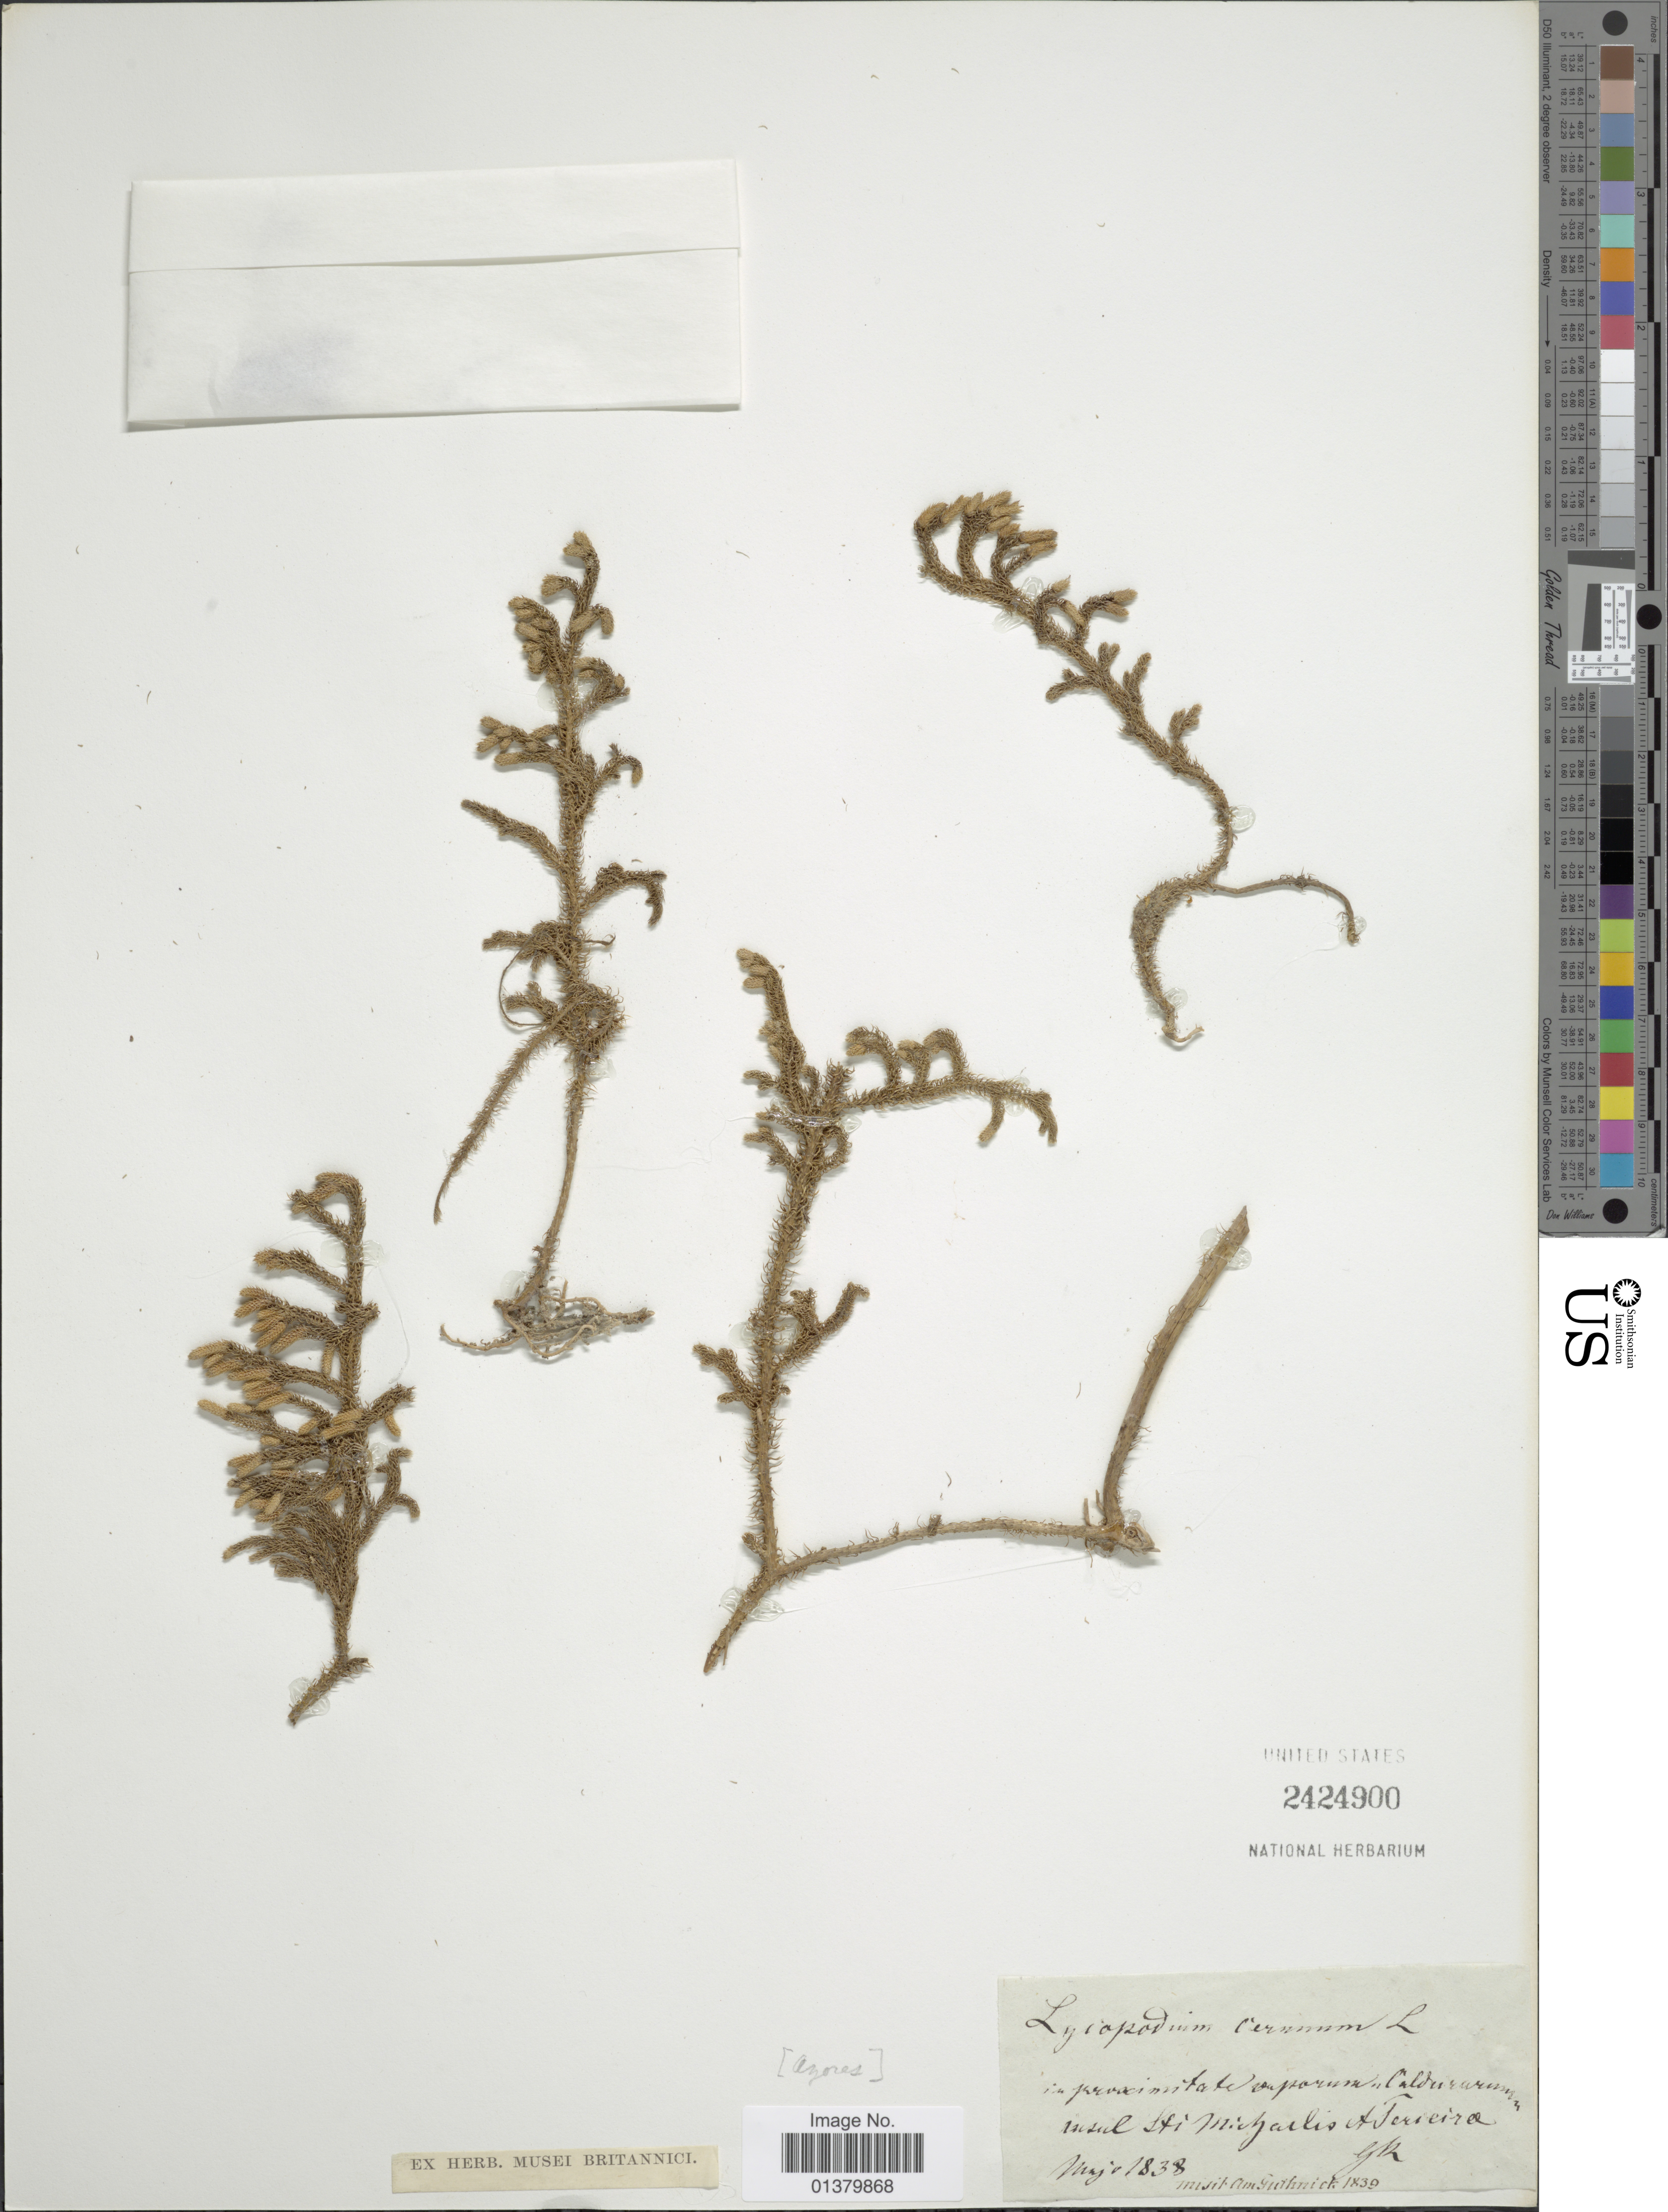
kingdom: Plantae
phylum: Tracheophyta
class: Lycopodiopsida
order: Lycopodiales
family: Lycopodiaceae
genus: Palhinhaea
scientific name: Palhinhaea cernua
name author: (L.) Vasc. & Franco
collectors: Guthnick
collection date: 1838-05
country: Portugal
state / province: Azores (Aut. Reg.)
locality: In [illegible text] insul St Michael's A Tereira[interpreted]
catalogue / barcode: US 2424900